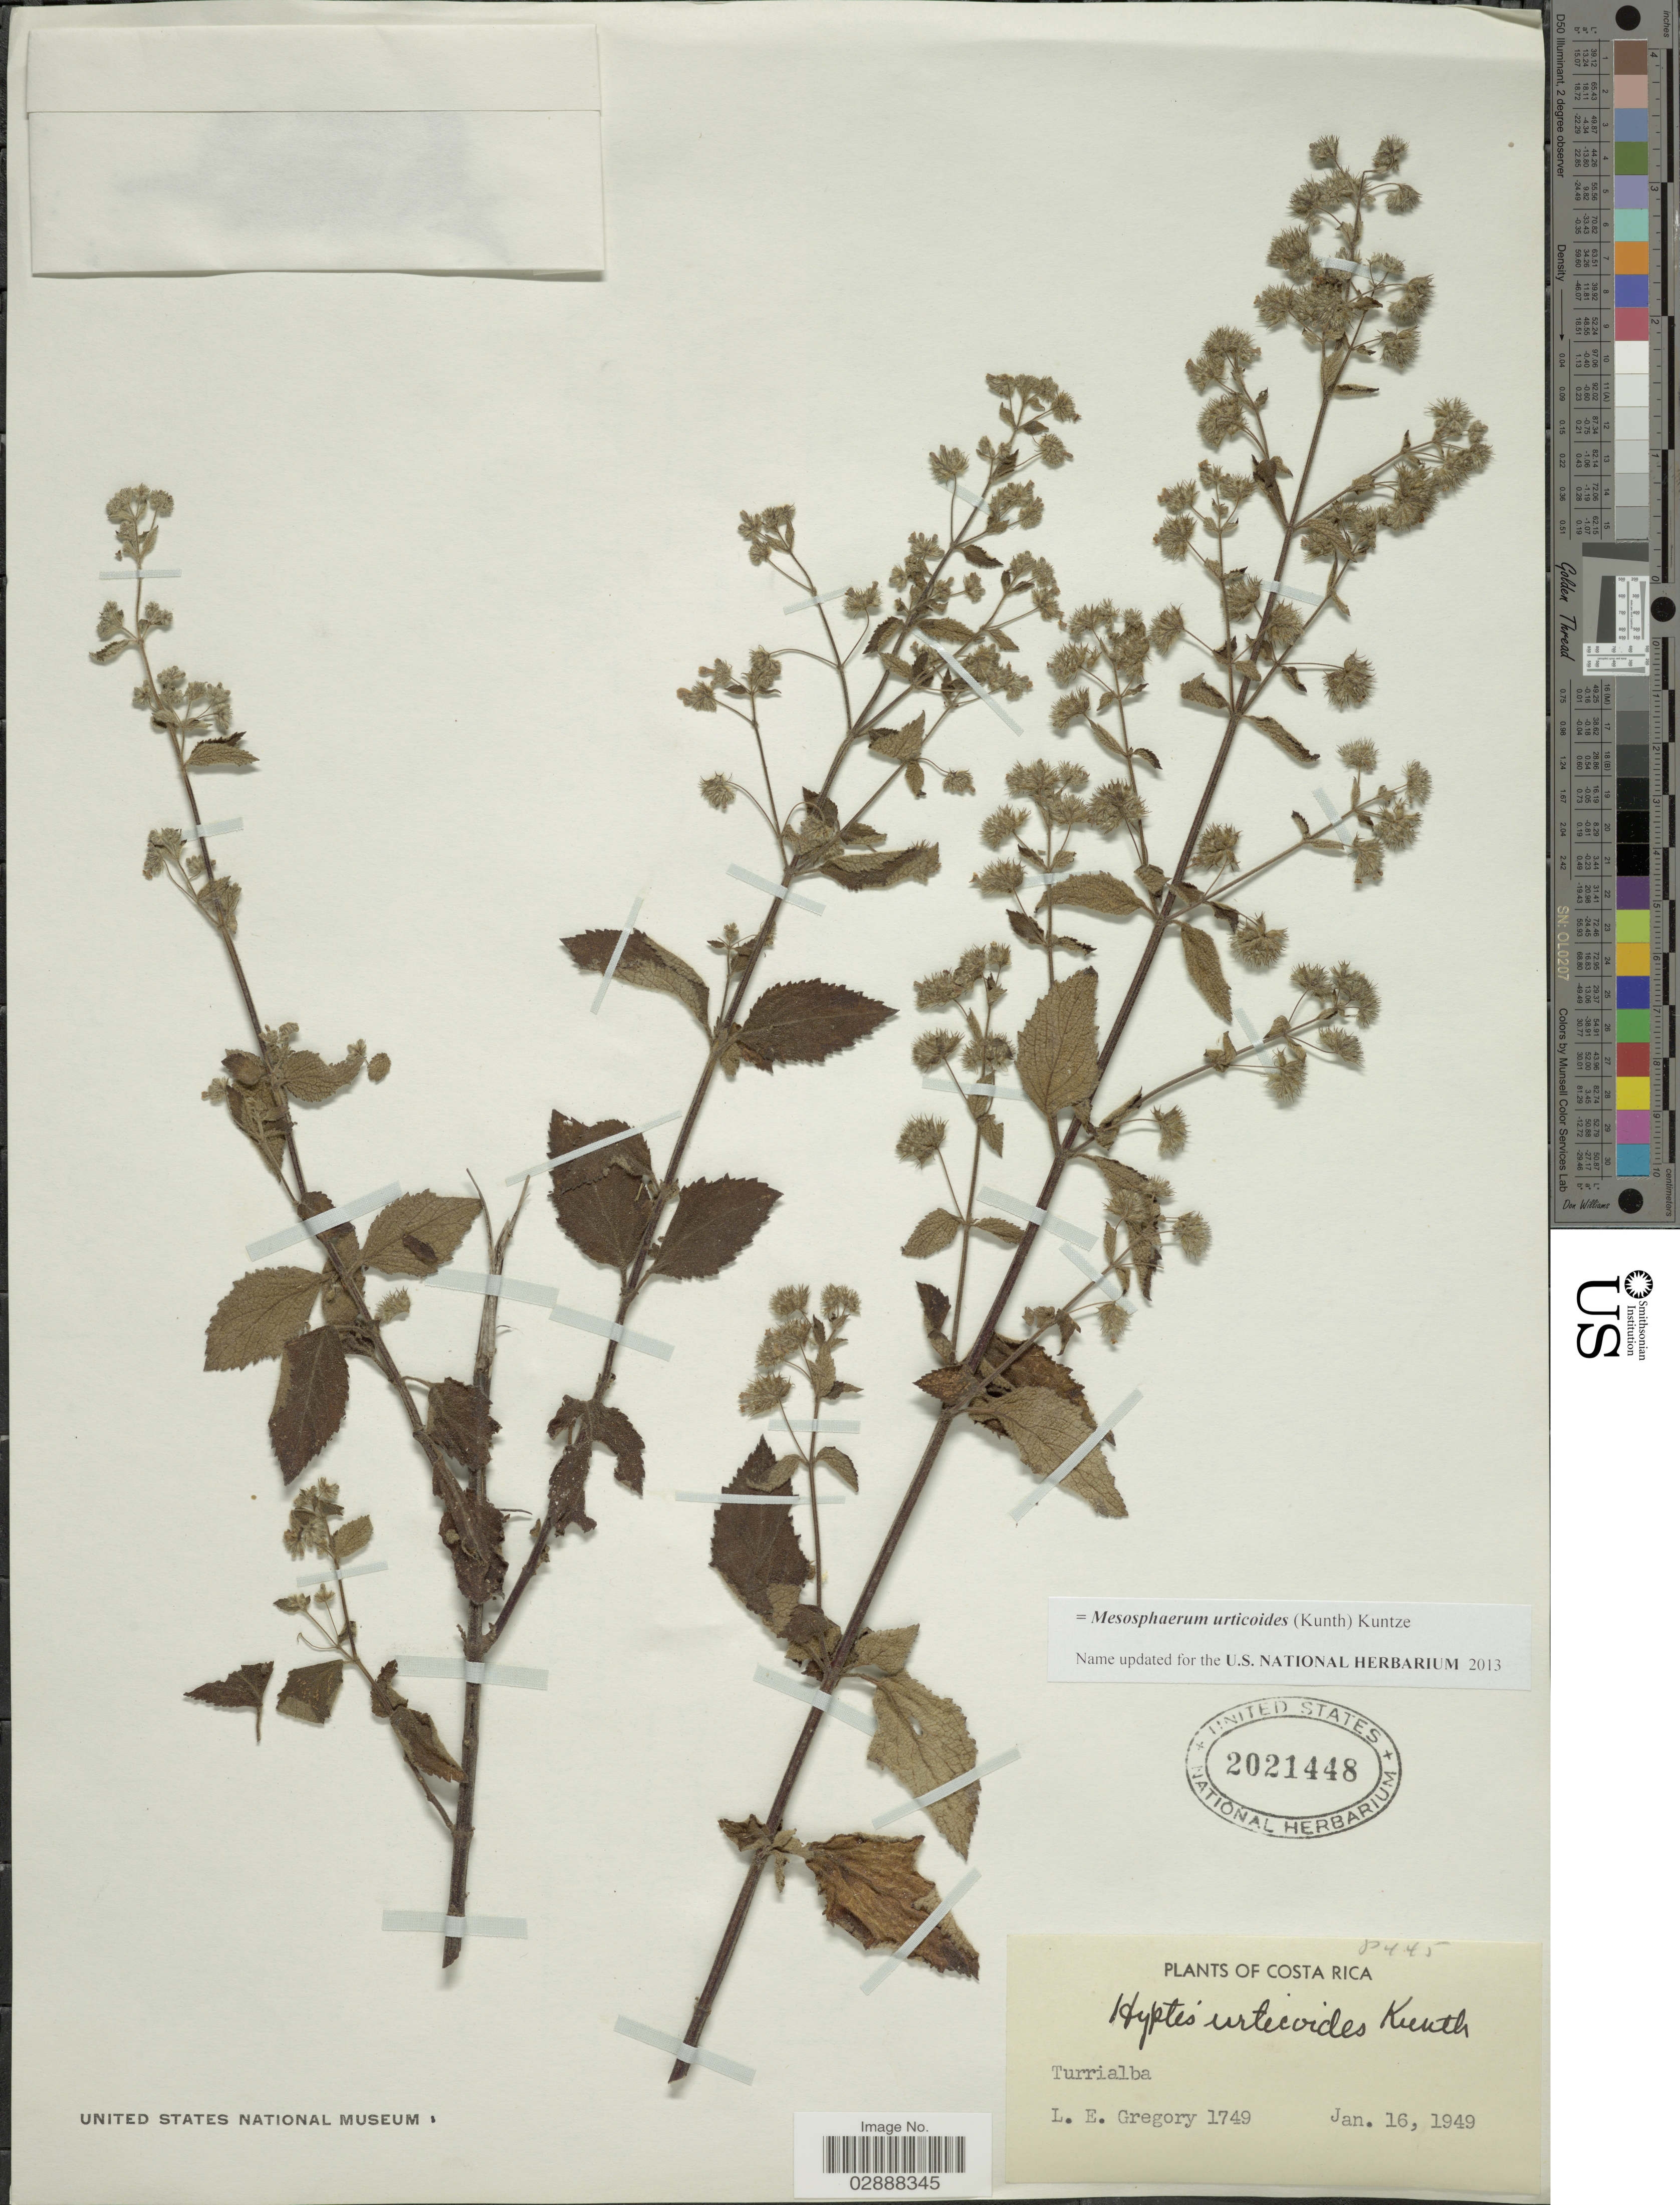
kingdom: Plantae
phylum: Tracheophyta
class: Magnoliopsida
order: Lamiales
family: Lamiaceae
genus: Mesosphaerum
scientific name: Mesosphaerum urticoides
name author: (Kunth) Kuntze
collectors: L. E. Gregory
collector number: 1749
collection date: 1949-01-16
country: Costa Rica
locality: Turrialba.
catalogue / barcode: US 2021448